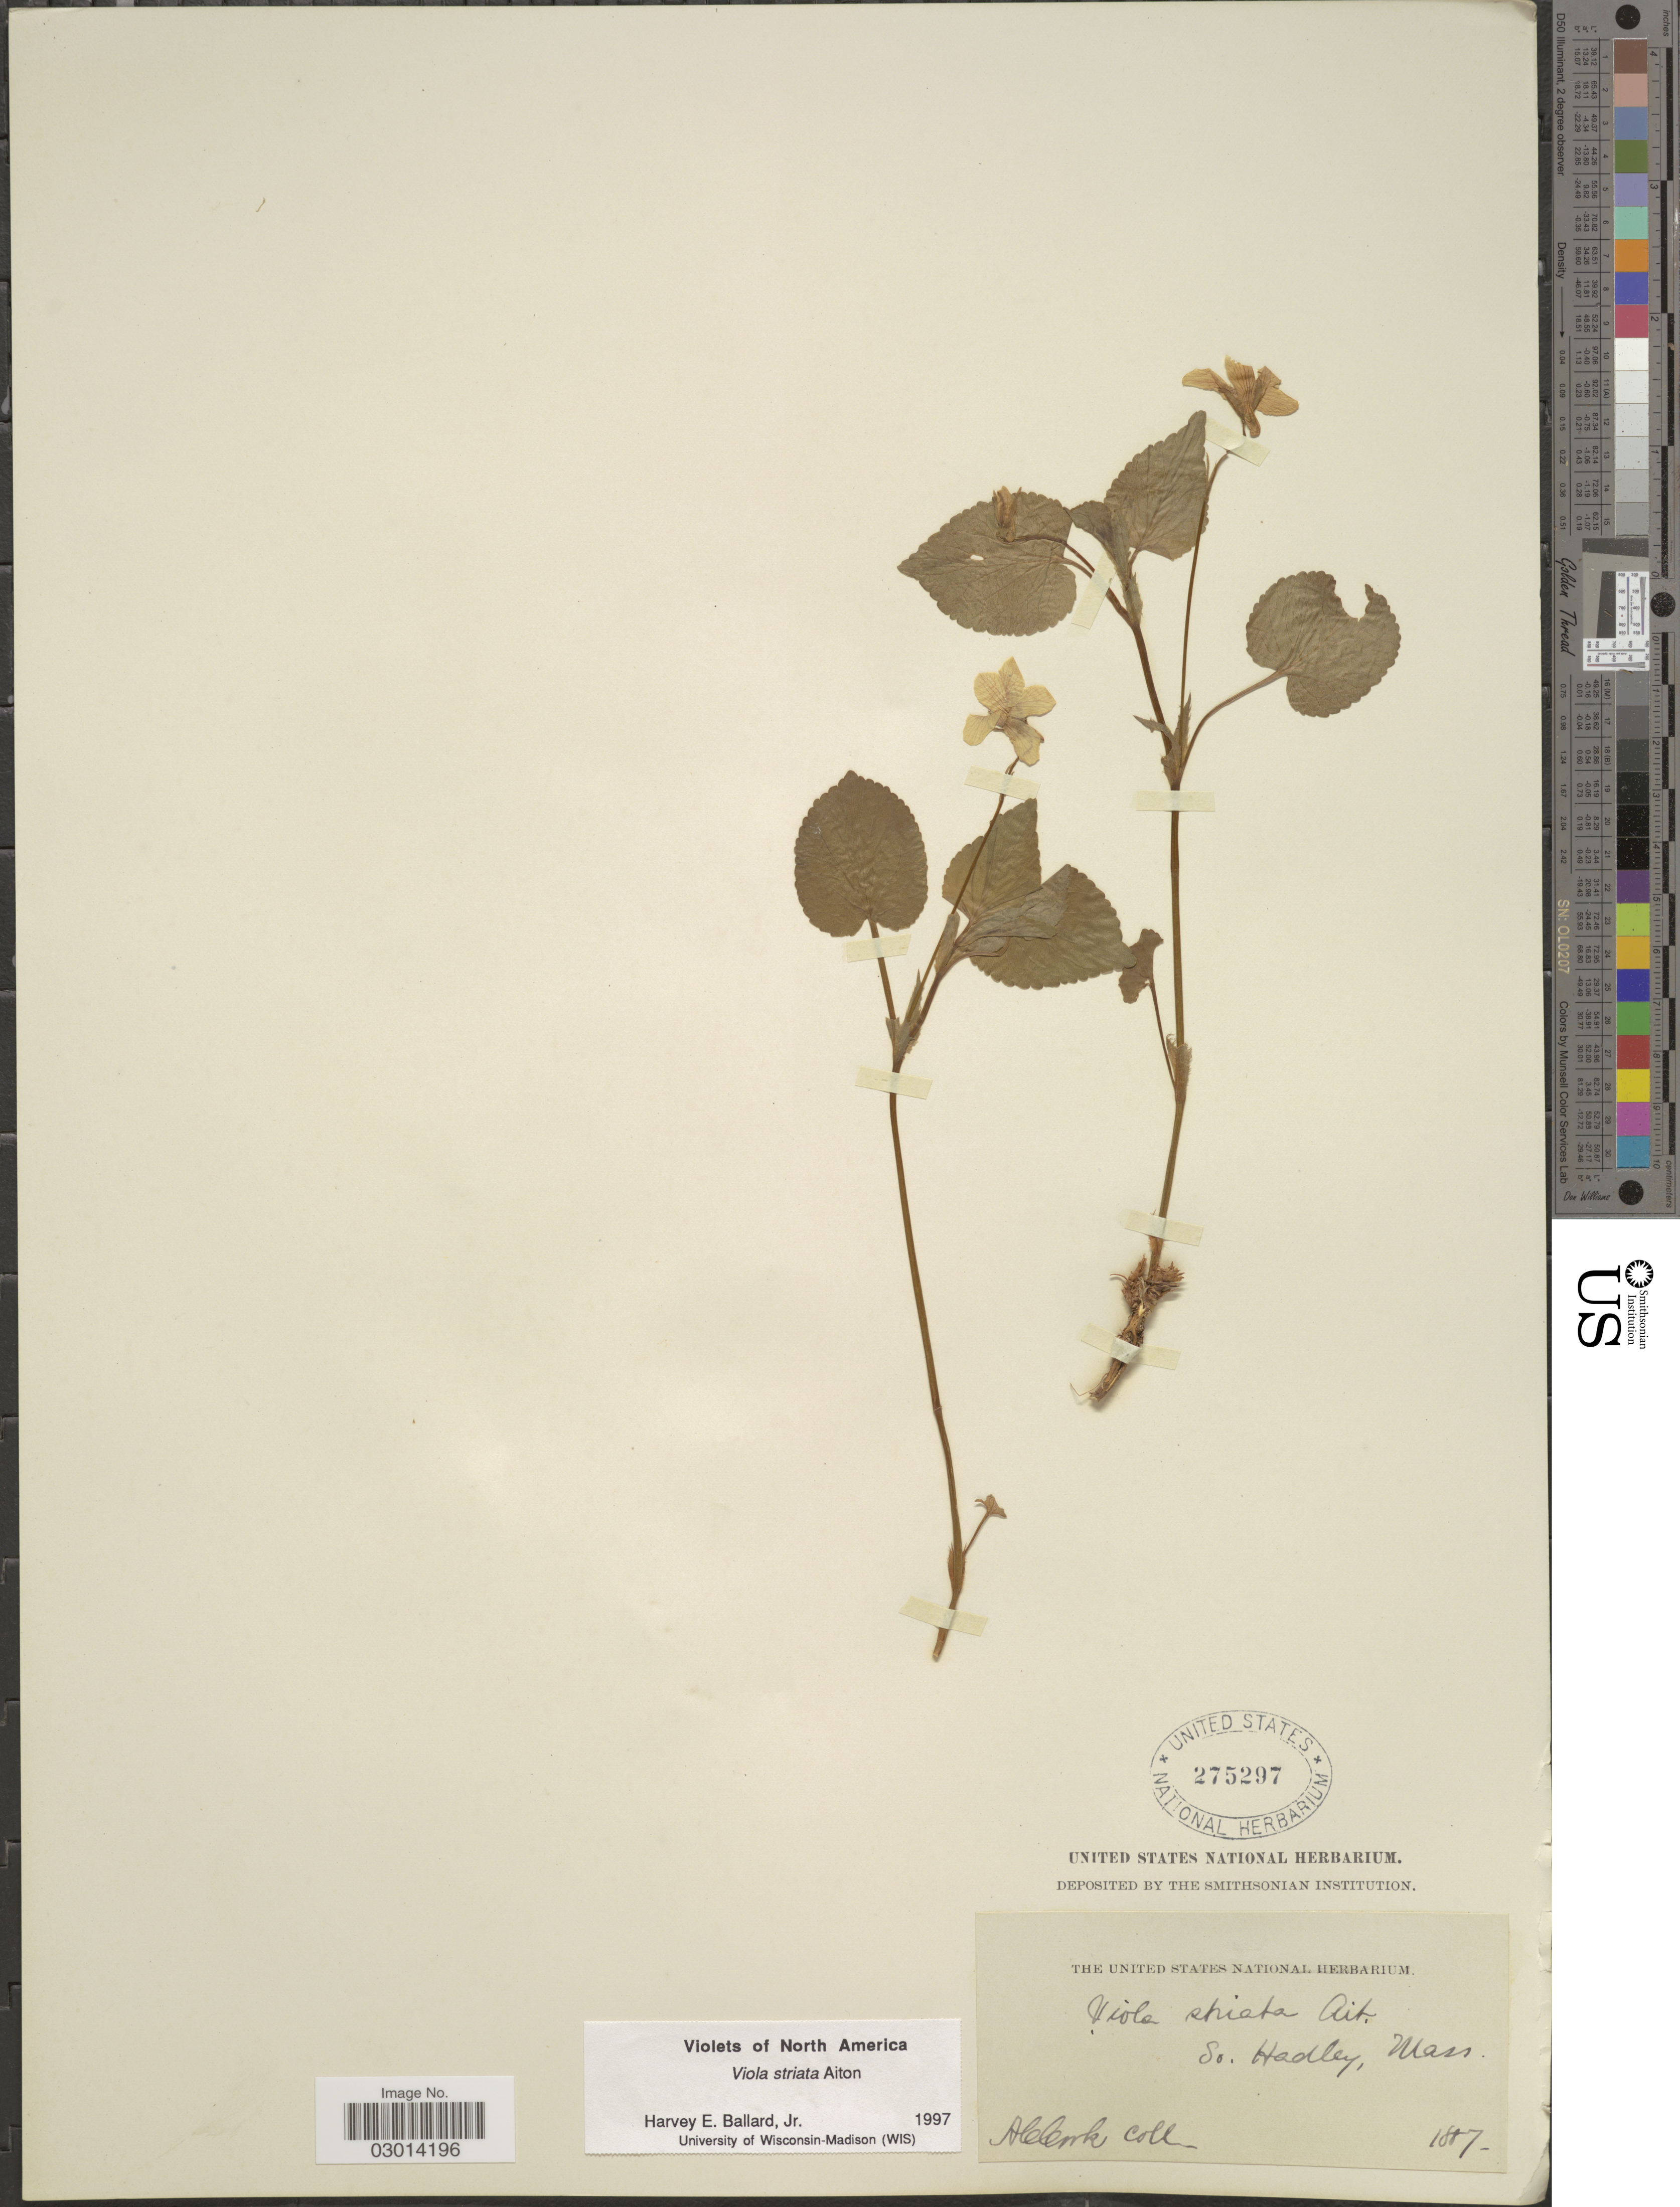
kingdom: Plantae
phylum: Tracheophyta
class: Magnoliopsida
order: Malpighiales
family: Violaceae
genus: Viola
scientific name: Viola rostrata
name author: Pursh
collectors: A. Cook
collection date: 1887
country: United States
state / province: Massachusetts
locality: So. Hadley, Mass.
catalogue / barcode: US 275297